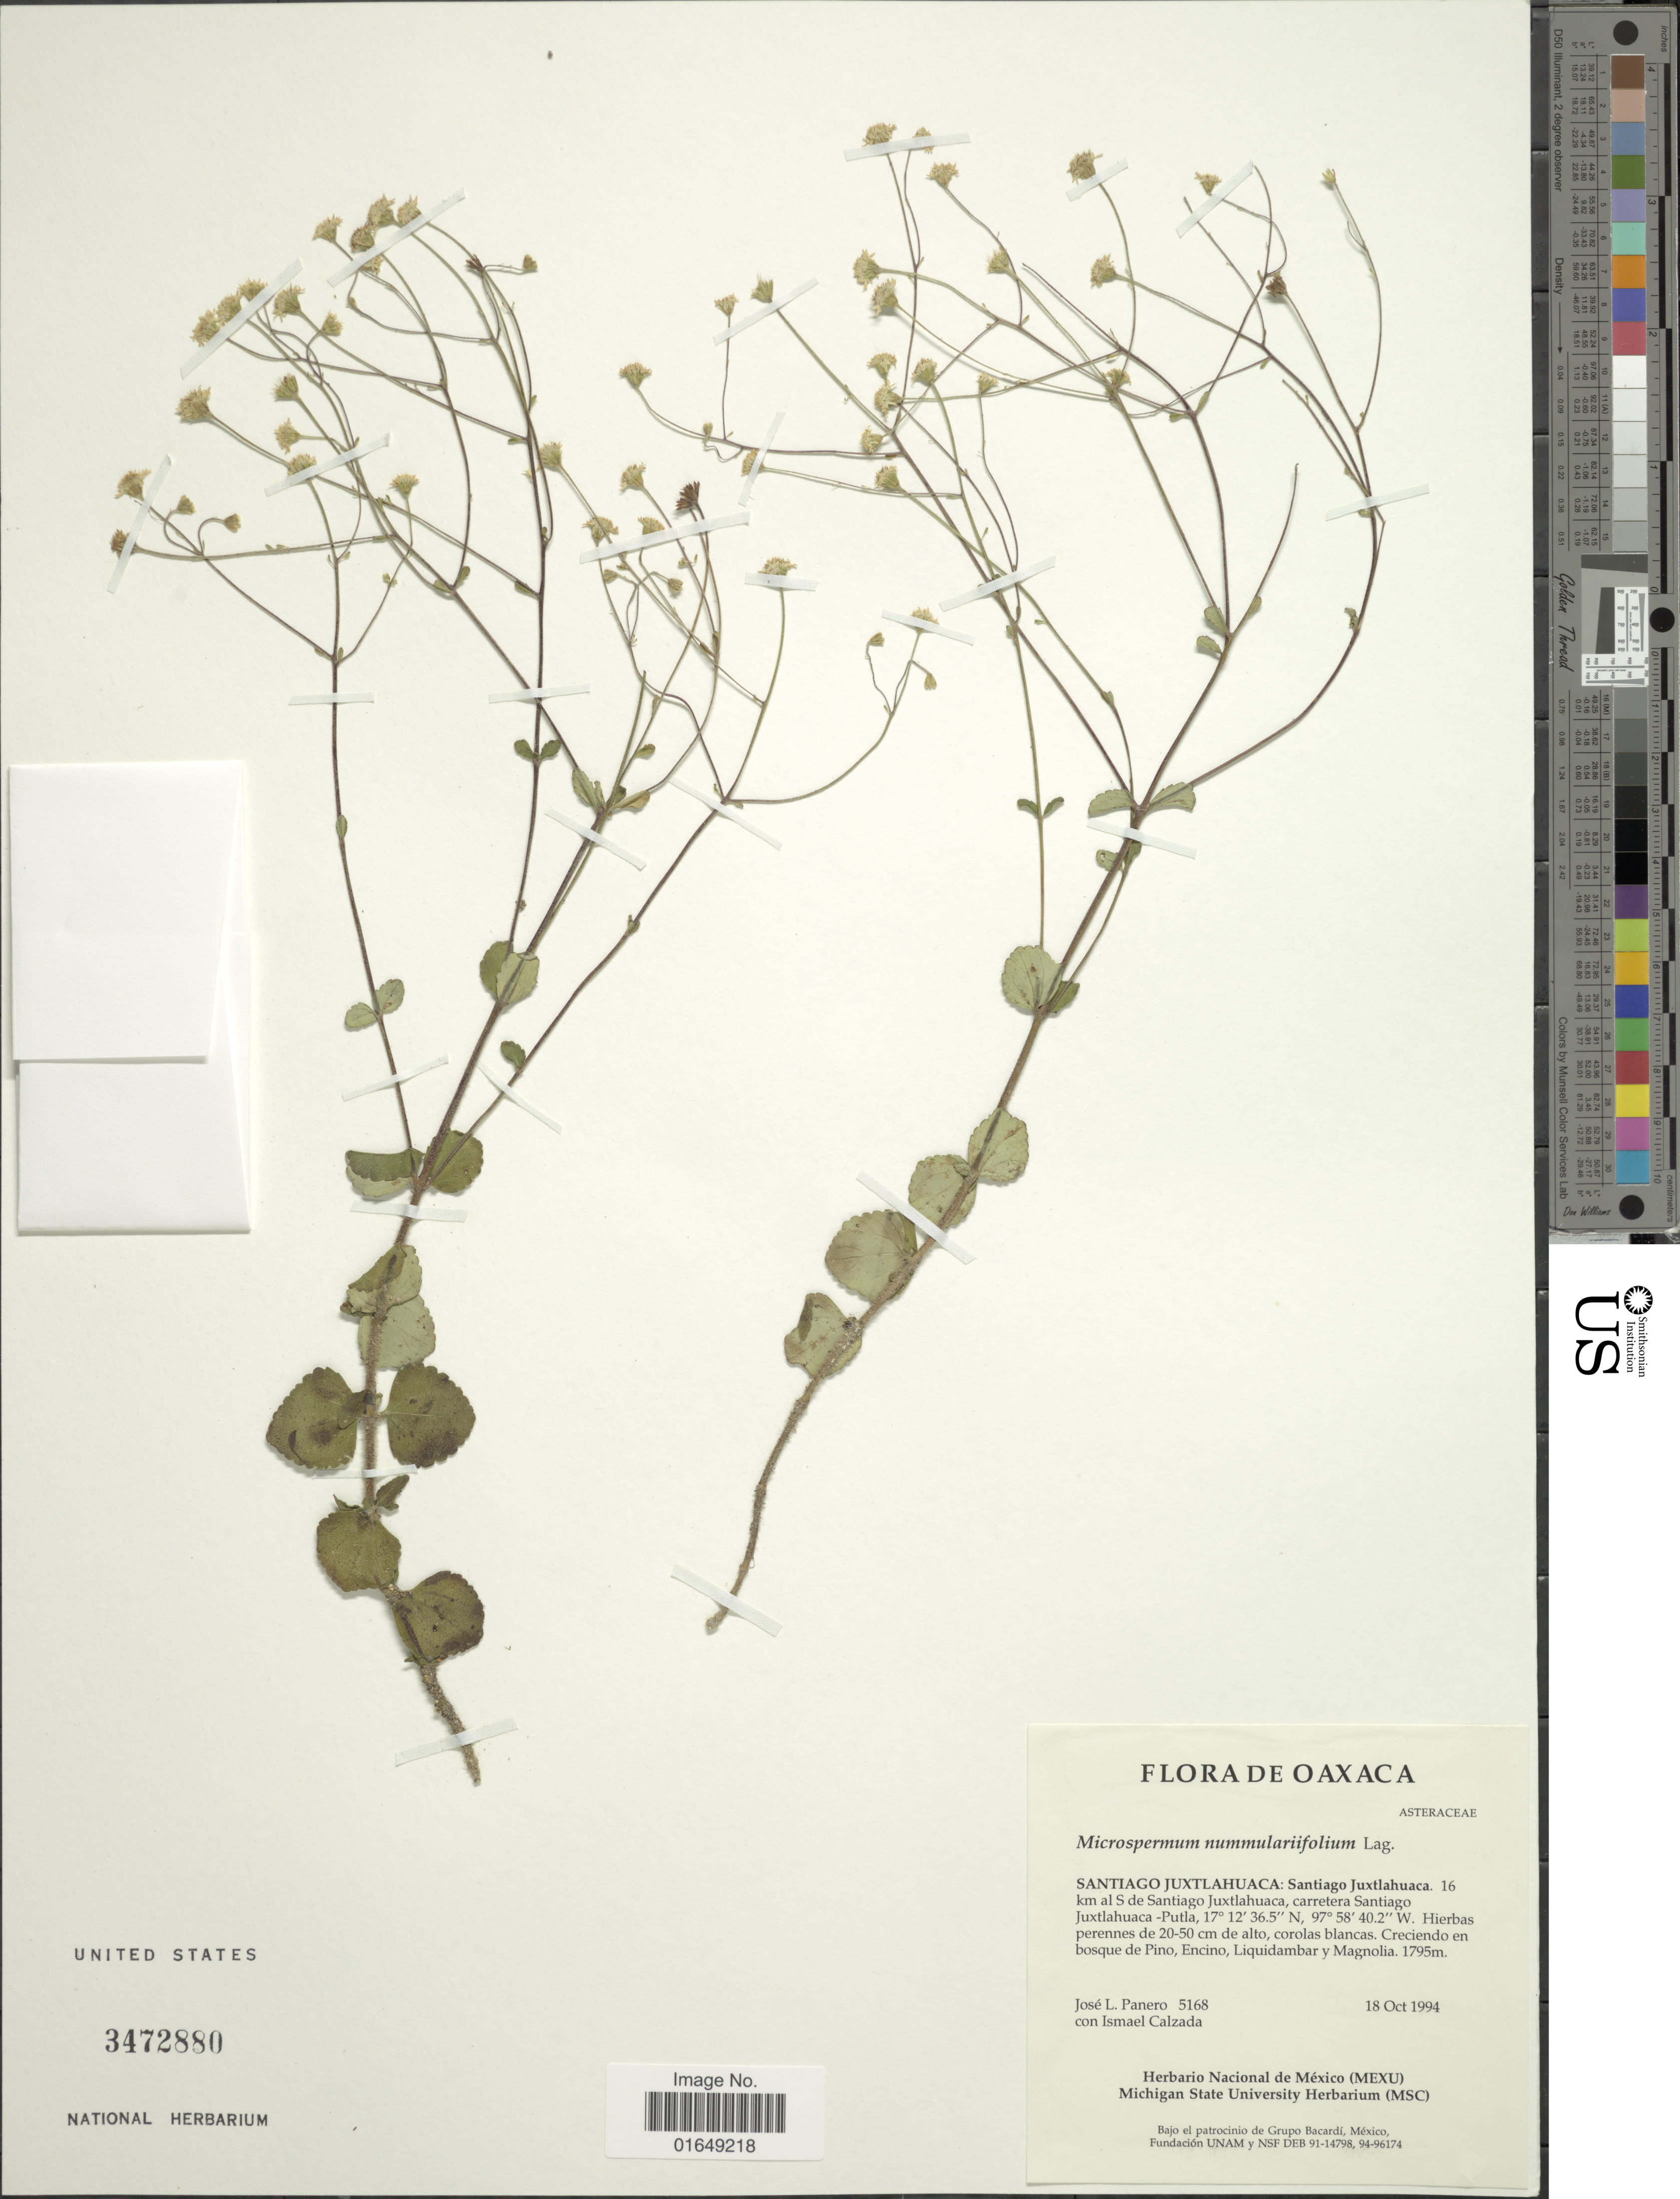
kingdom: Plantae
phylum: Tracheophyta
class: Magnoliopsida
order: Asterales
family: Asteraceae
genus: Microspermum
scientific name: Microspermum numulariaefolium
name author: Lag.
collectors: J. L. Panero & J. I. Calzada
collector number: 5168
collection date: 1994-10-18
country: Mexico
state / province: Oaxaca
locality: Santiago Juxtlahuaca: Santiago Juxtlahuaca. 16 km al S de Santiago Juxtlahuaca, carretera Santiago Juxtlahuaca-Putla.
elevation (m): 1795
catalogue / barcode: US 3472880